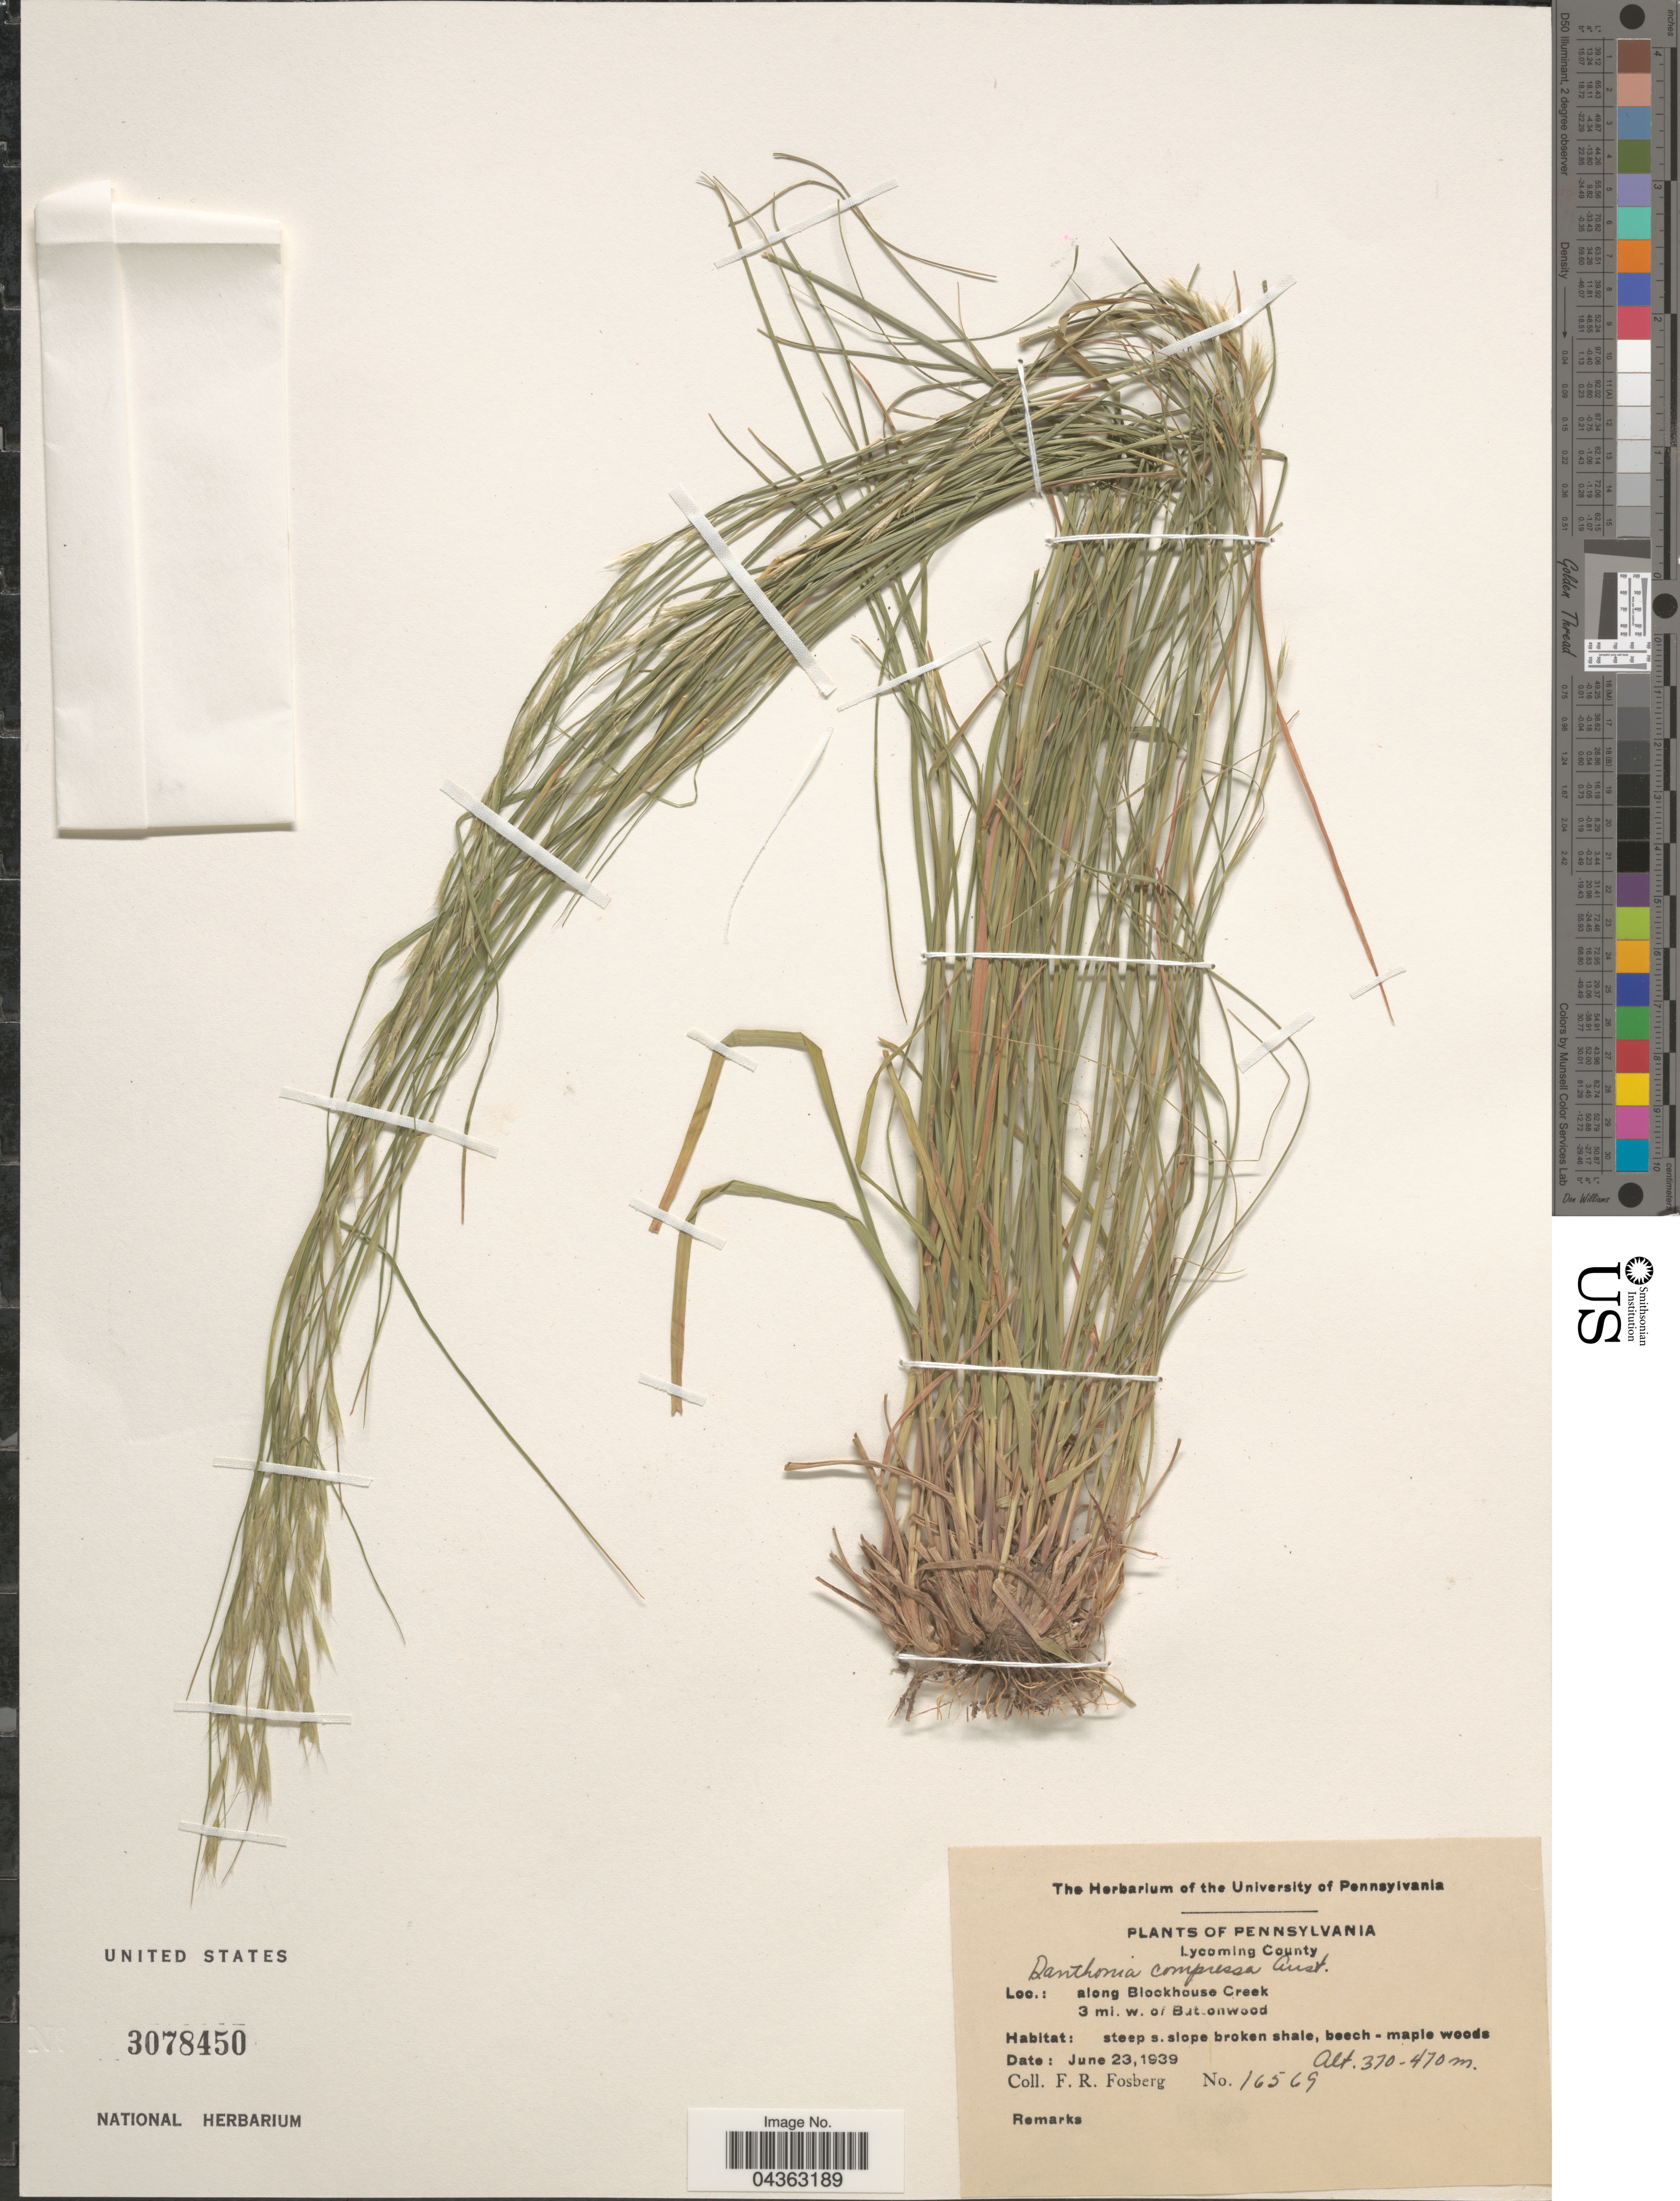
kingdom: Plantae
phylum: Tracheophyta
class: Liliopsida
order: Poales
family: Poaceae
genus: Danthonia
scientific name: Danthonia compressa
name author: Austin in F. Peck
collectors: F. R. Fosberg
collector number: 16569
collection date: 1939-06-23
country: United States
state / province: Pennsylvania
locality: Lycoming County. Along Blockhouse Creek. 3 mi. w. of Buttonwood. Steep s. slope.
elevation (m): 370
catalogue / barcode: US 3078450